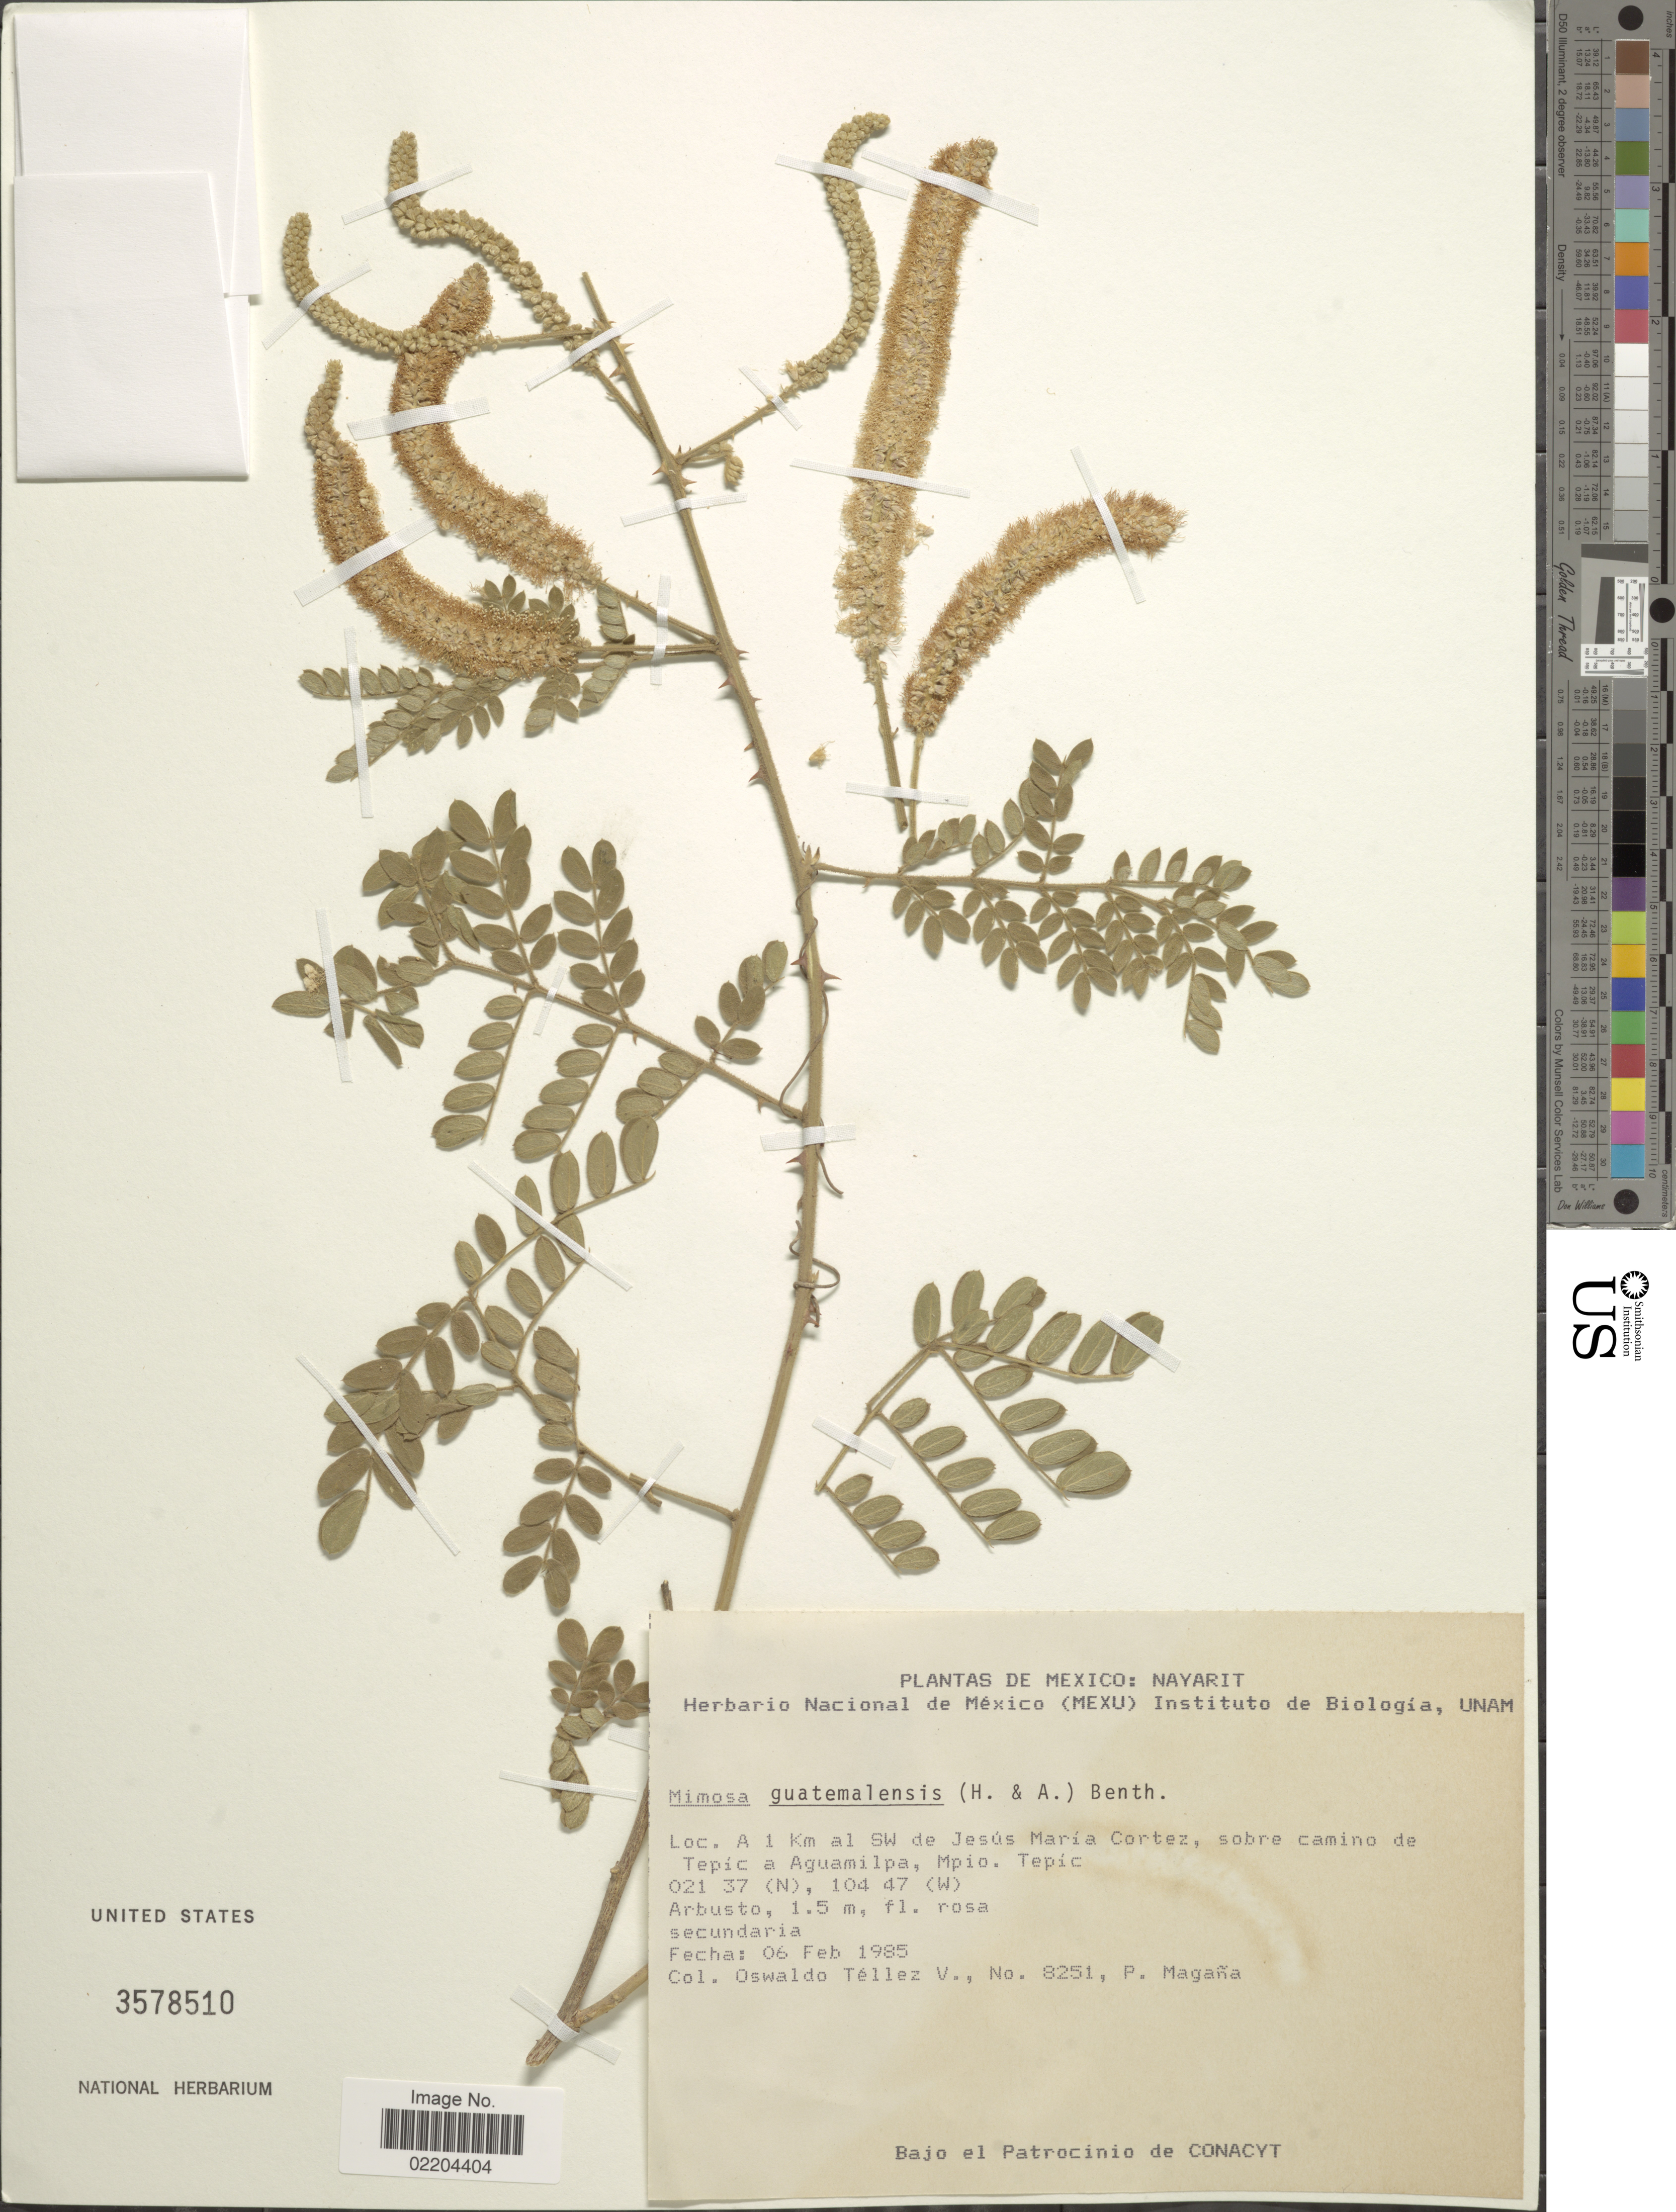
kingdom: Plantae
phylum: Tracheophyta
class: Magnoliopsida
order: Fabales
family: Fabaceae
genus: Mimosa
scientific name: Mimosa guatemalensis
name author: (Hook.) Benth.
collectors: O. Téllez V. & P. Magaña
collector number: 8251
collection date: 1985-02-06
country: Mexico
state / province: Nayarit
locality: Mexico: Nayarit. A 1 km al SW de Jesus Maria Cortez, sobre camino de Tepic a Aguamilpa, Mpio. Tepic.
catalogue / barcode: US 3578510